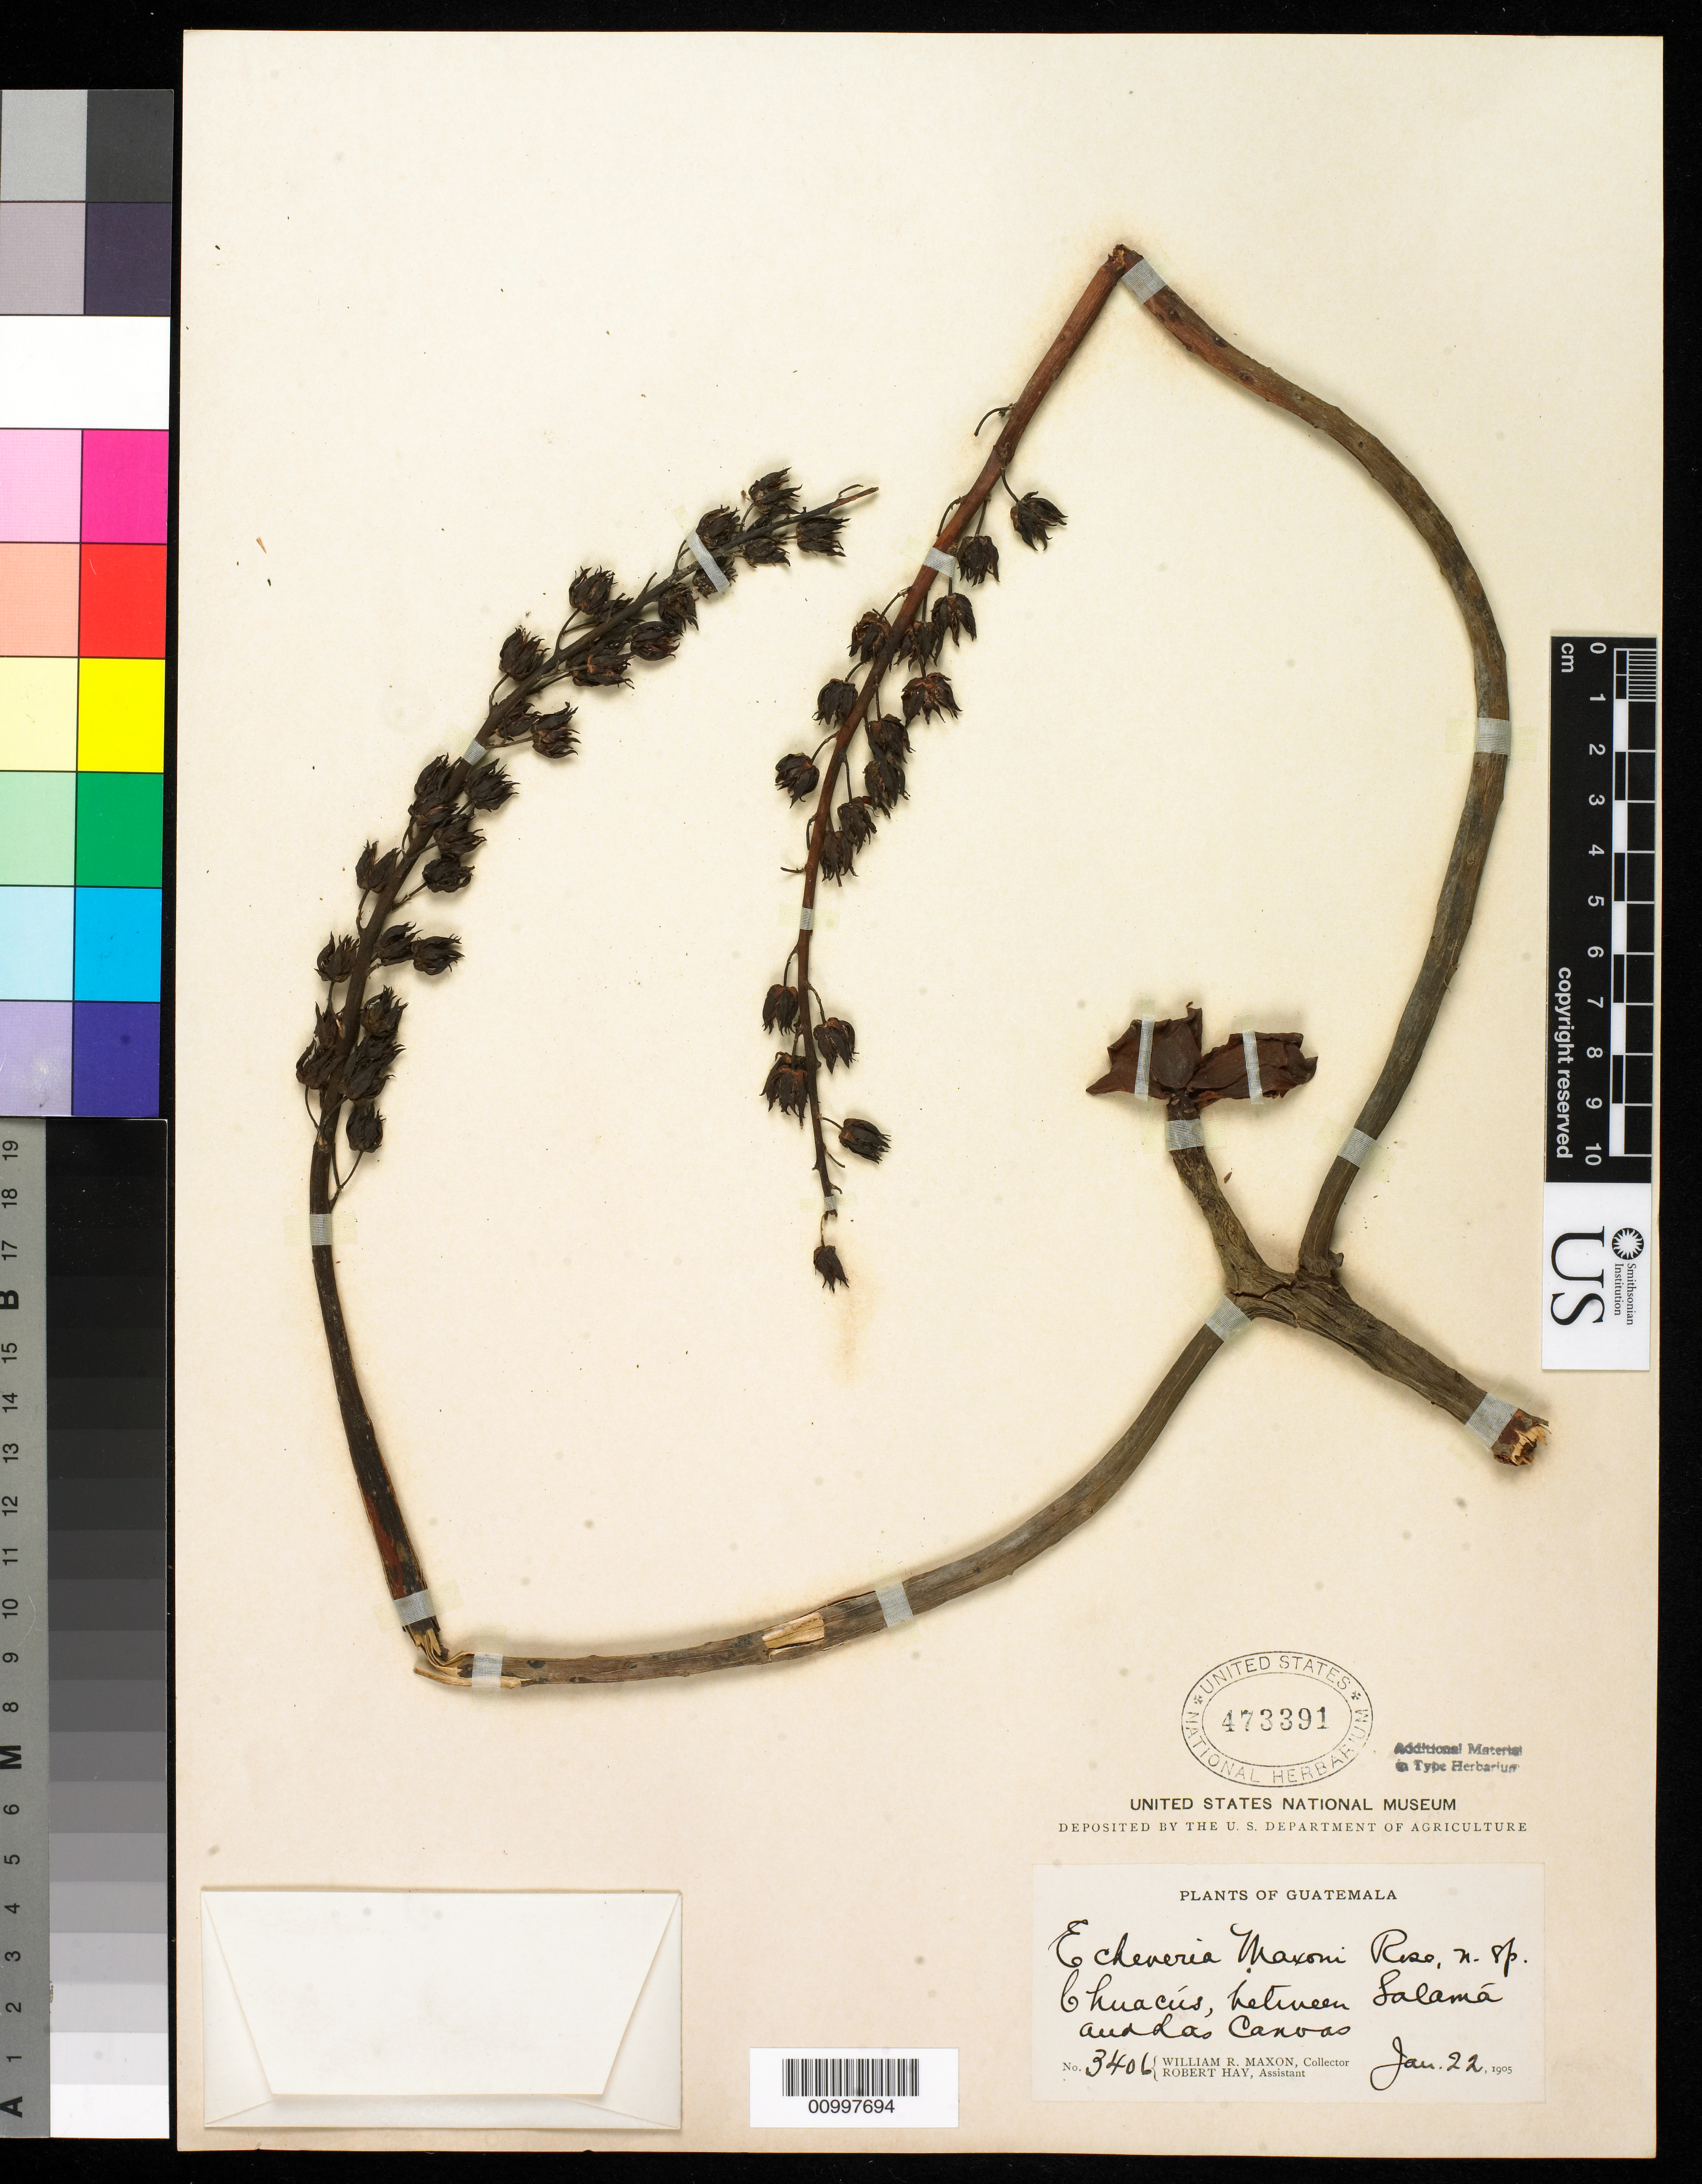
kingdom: Plantae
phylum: Tracheophyta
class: Magnoliopsida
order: Saxifragales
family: Crassulaceae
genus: Echeveria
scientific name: Echeveria maxonii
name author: Rose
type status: Isotype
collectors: W. R. Maxon & R. H. Hay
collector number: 3406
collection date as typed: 22 Jan 1905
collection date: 1905-01-22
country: Guatemala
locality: Chuacús, between Salamá and Las Canoas.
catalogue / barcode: US 473391